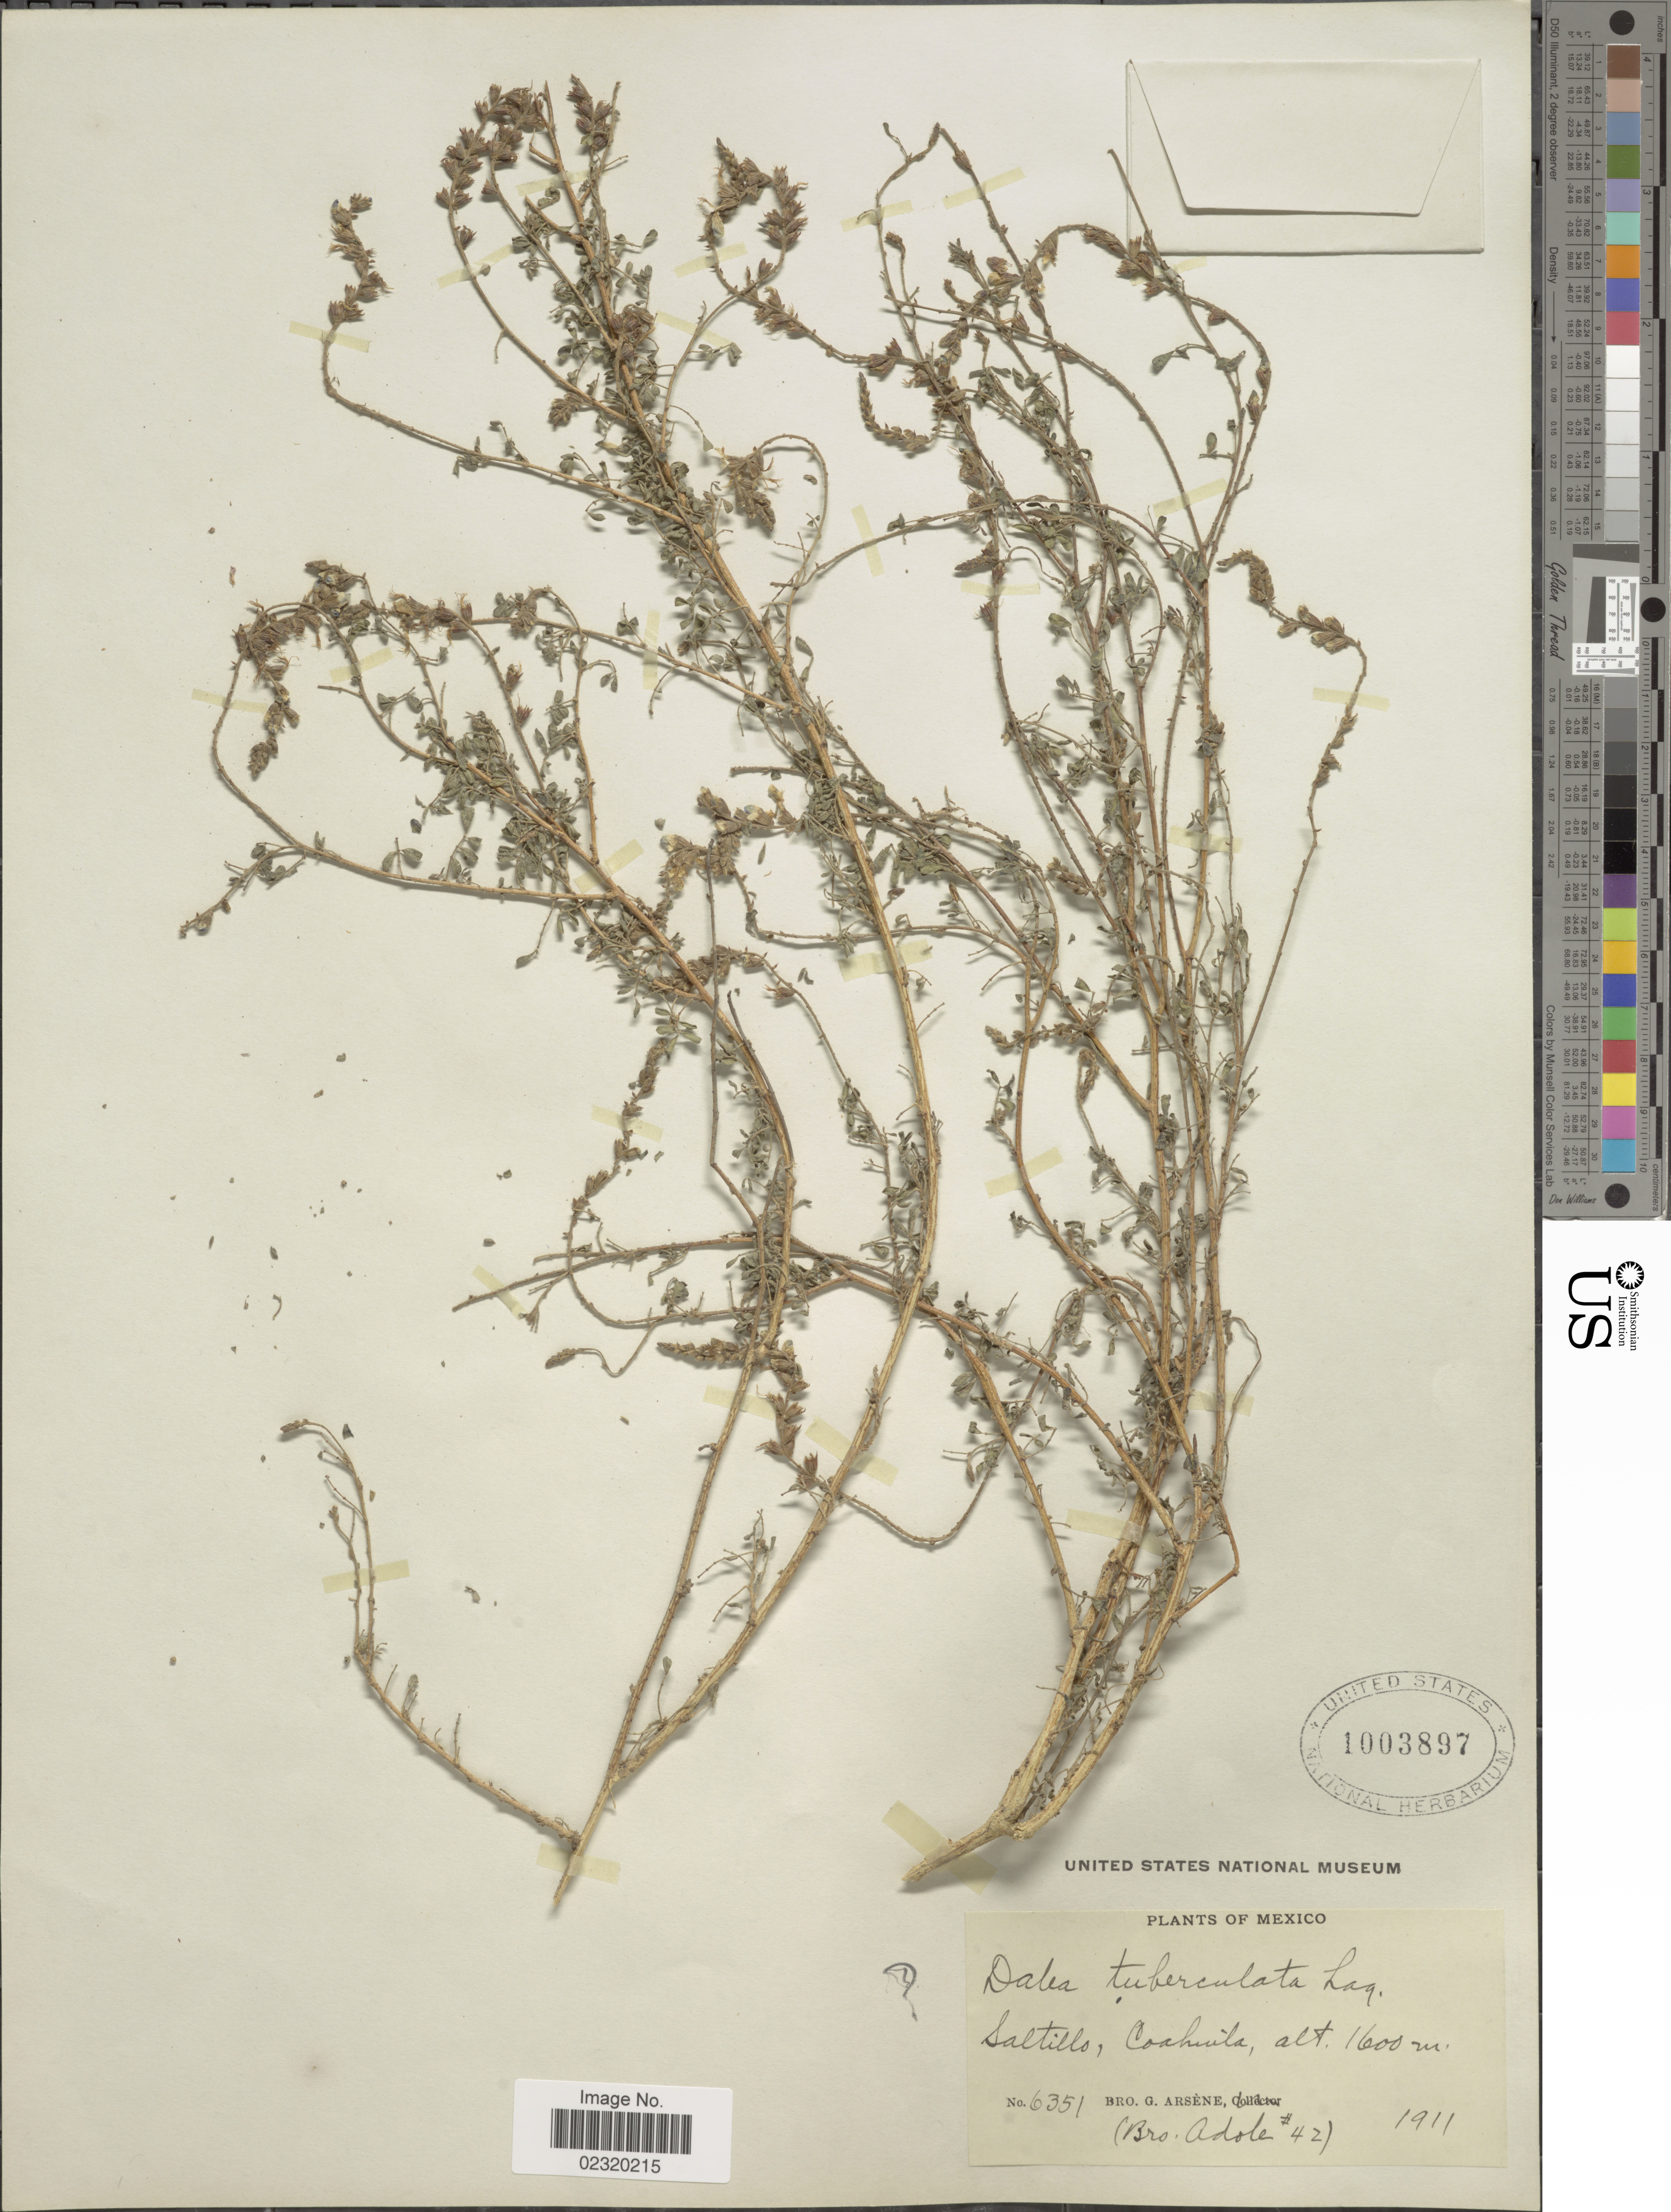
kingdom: Plantae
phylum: Tracheophyta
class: Magnoliopsida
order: Fabales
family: Fabaceae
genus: Dalea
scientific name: Dalea tuberculata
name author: Lag.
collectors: Bro. Adole & Bro. G. Arsène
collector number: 42/6351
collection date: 1911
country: Mexico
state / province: Coahuila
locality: Saltillo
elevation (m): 1600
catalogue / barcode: US 1003897